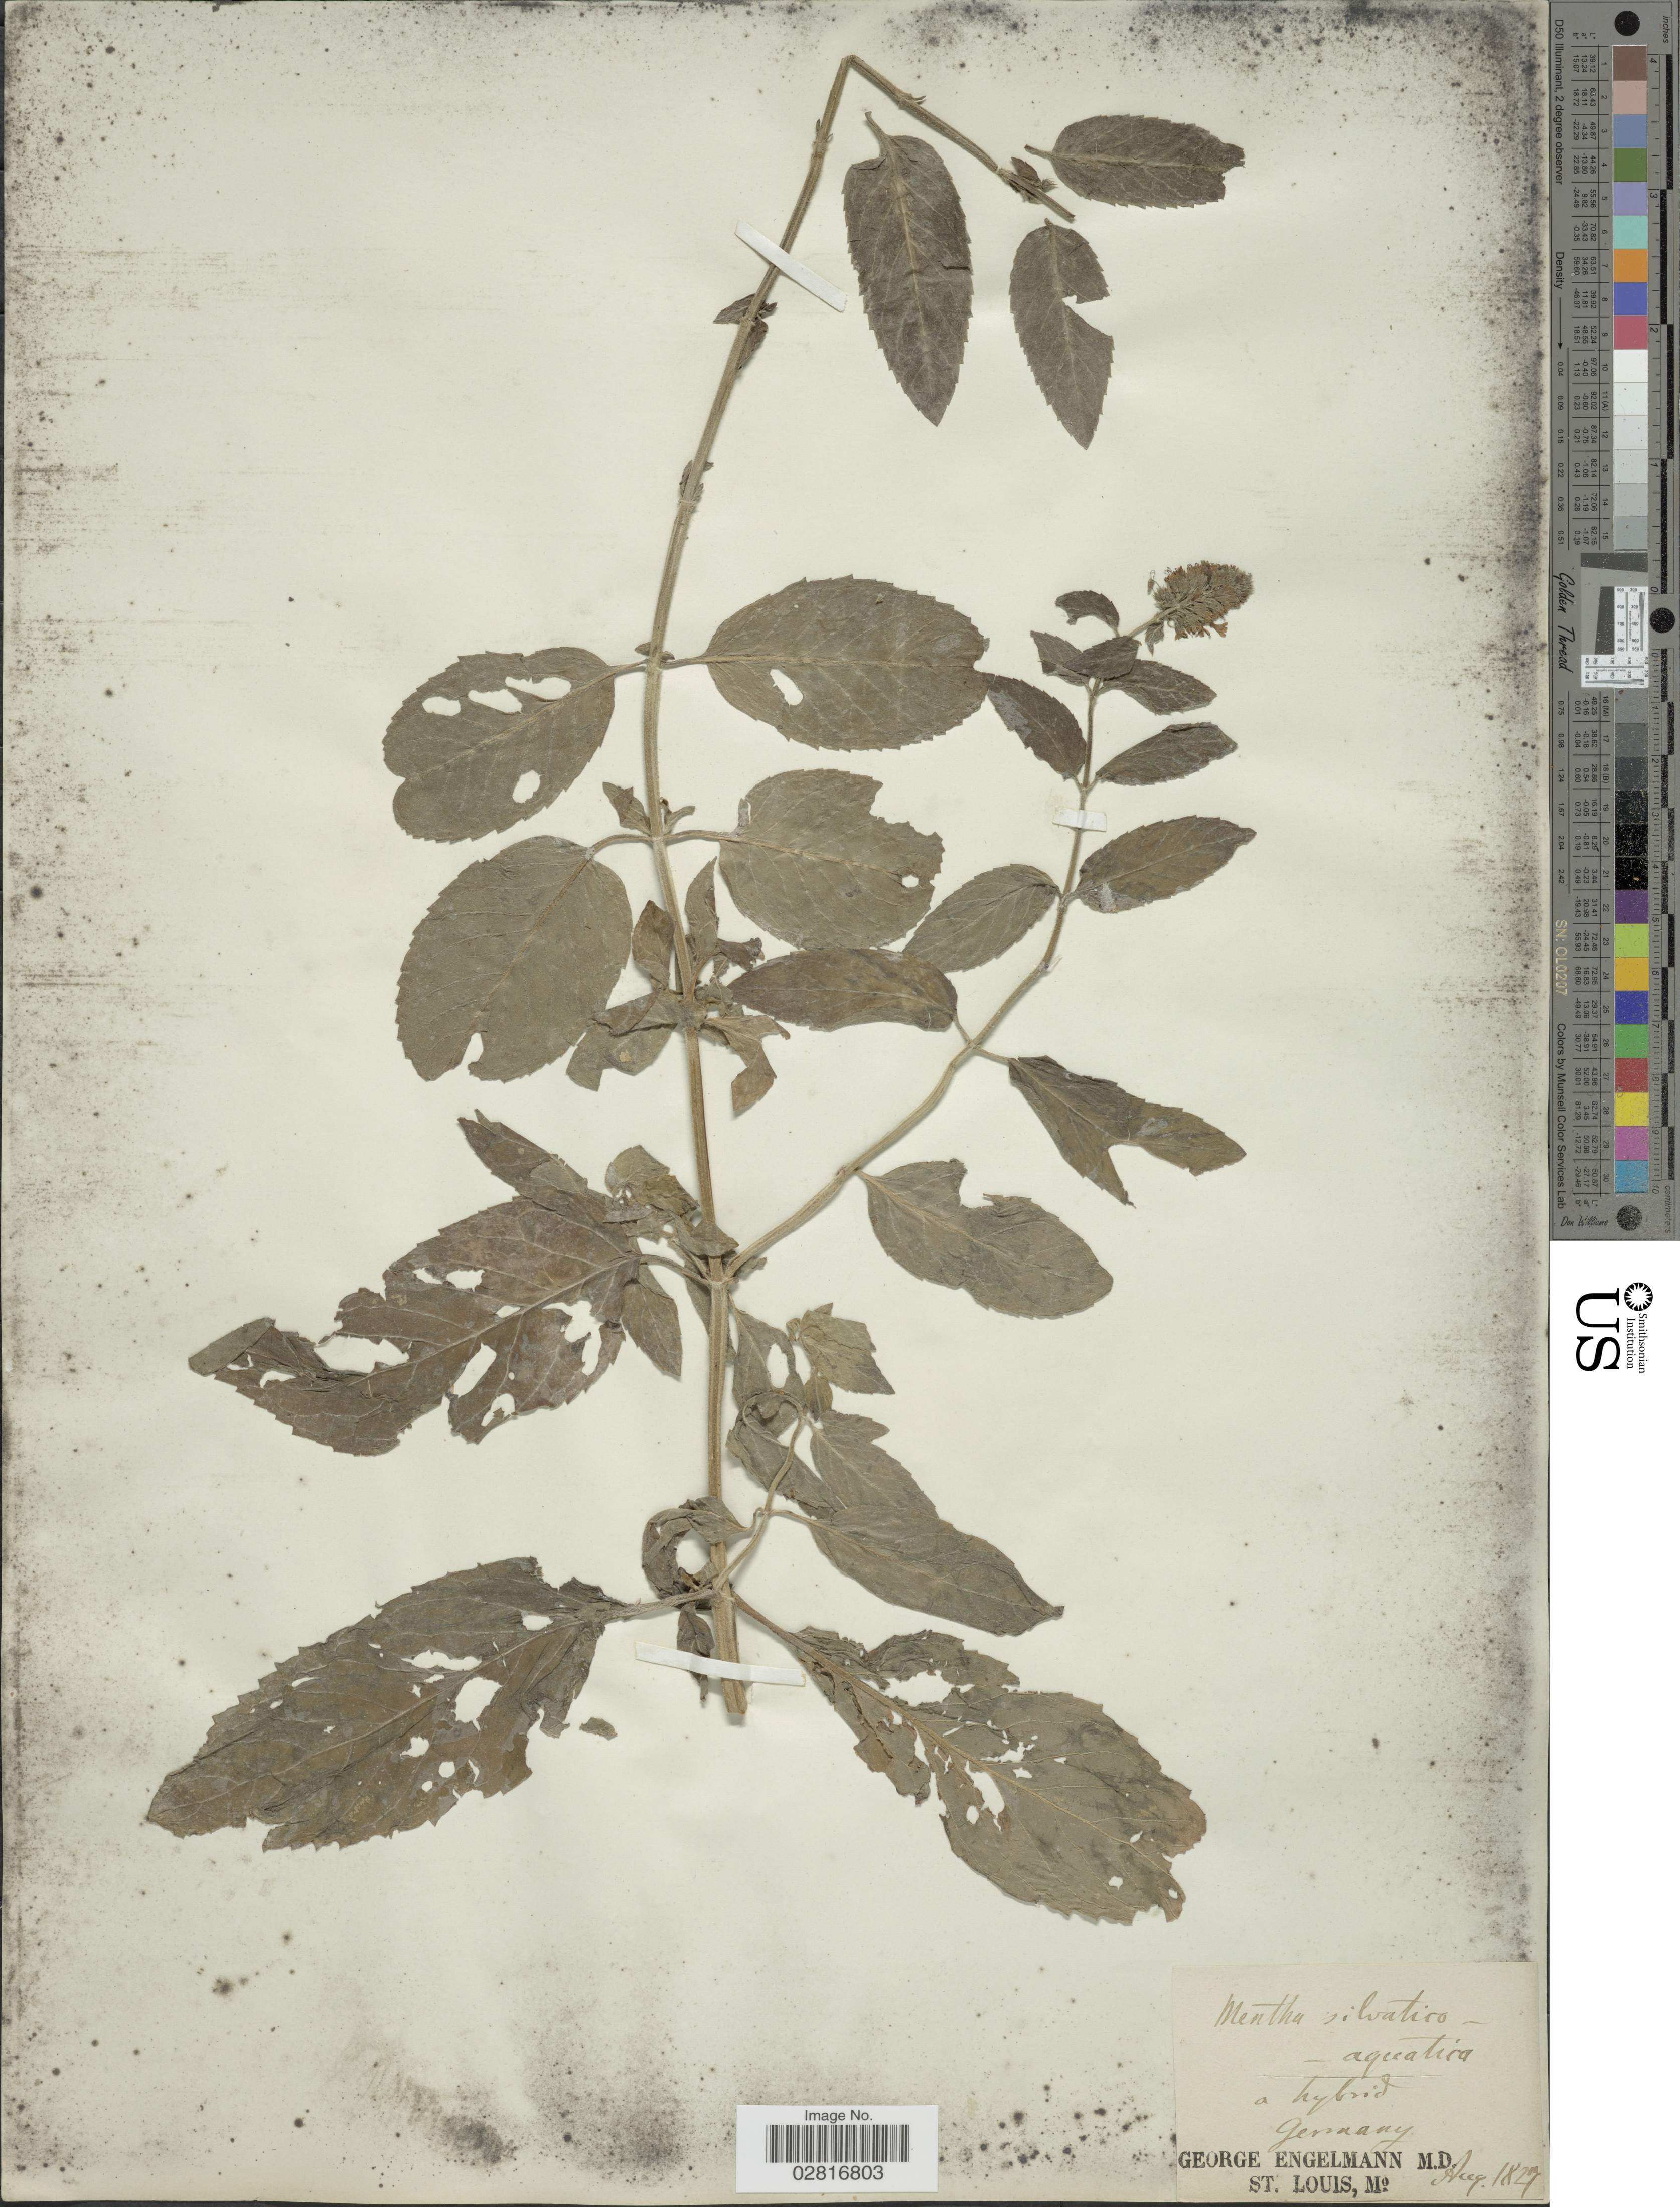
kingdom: Plantae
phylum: Tracheophyta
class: Magnoliopsida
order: Lamiales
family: Lamiaceae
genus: Mentha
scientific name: Mentha sylvestris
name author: L.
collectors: G. Engelmann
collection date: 1927-08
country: Germany